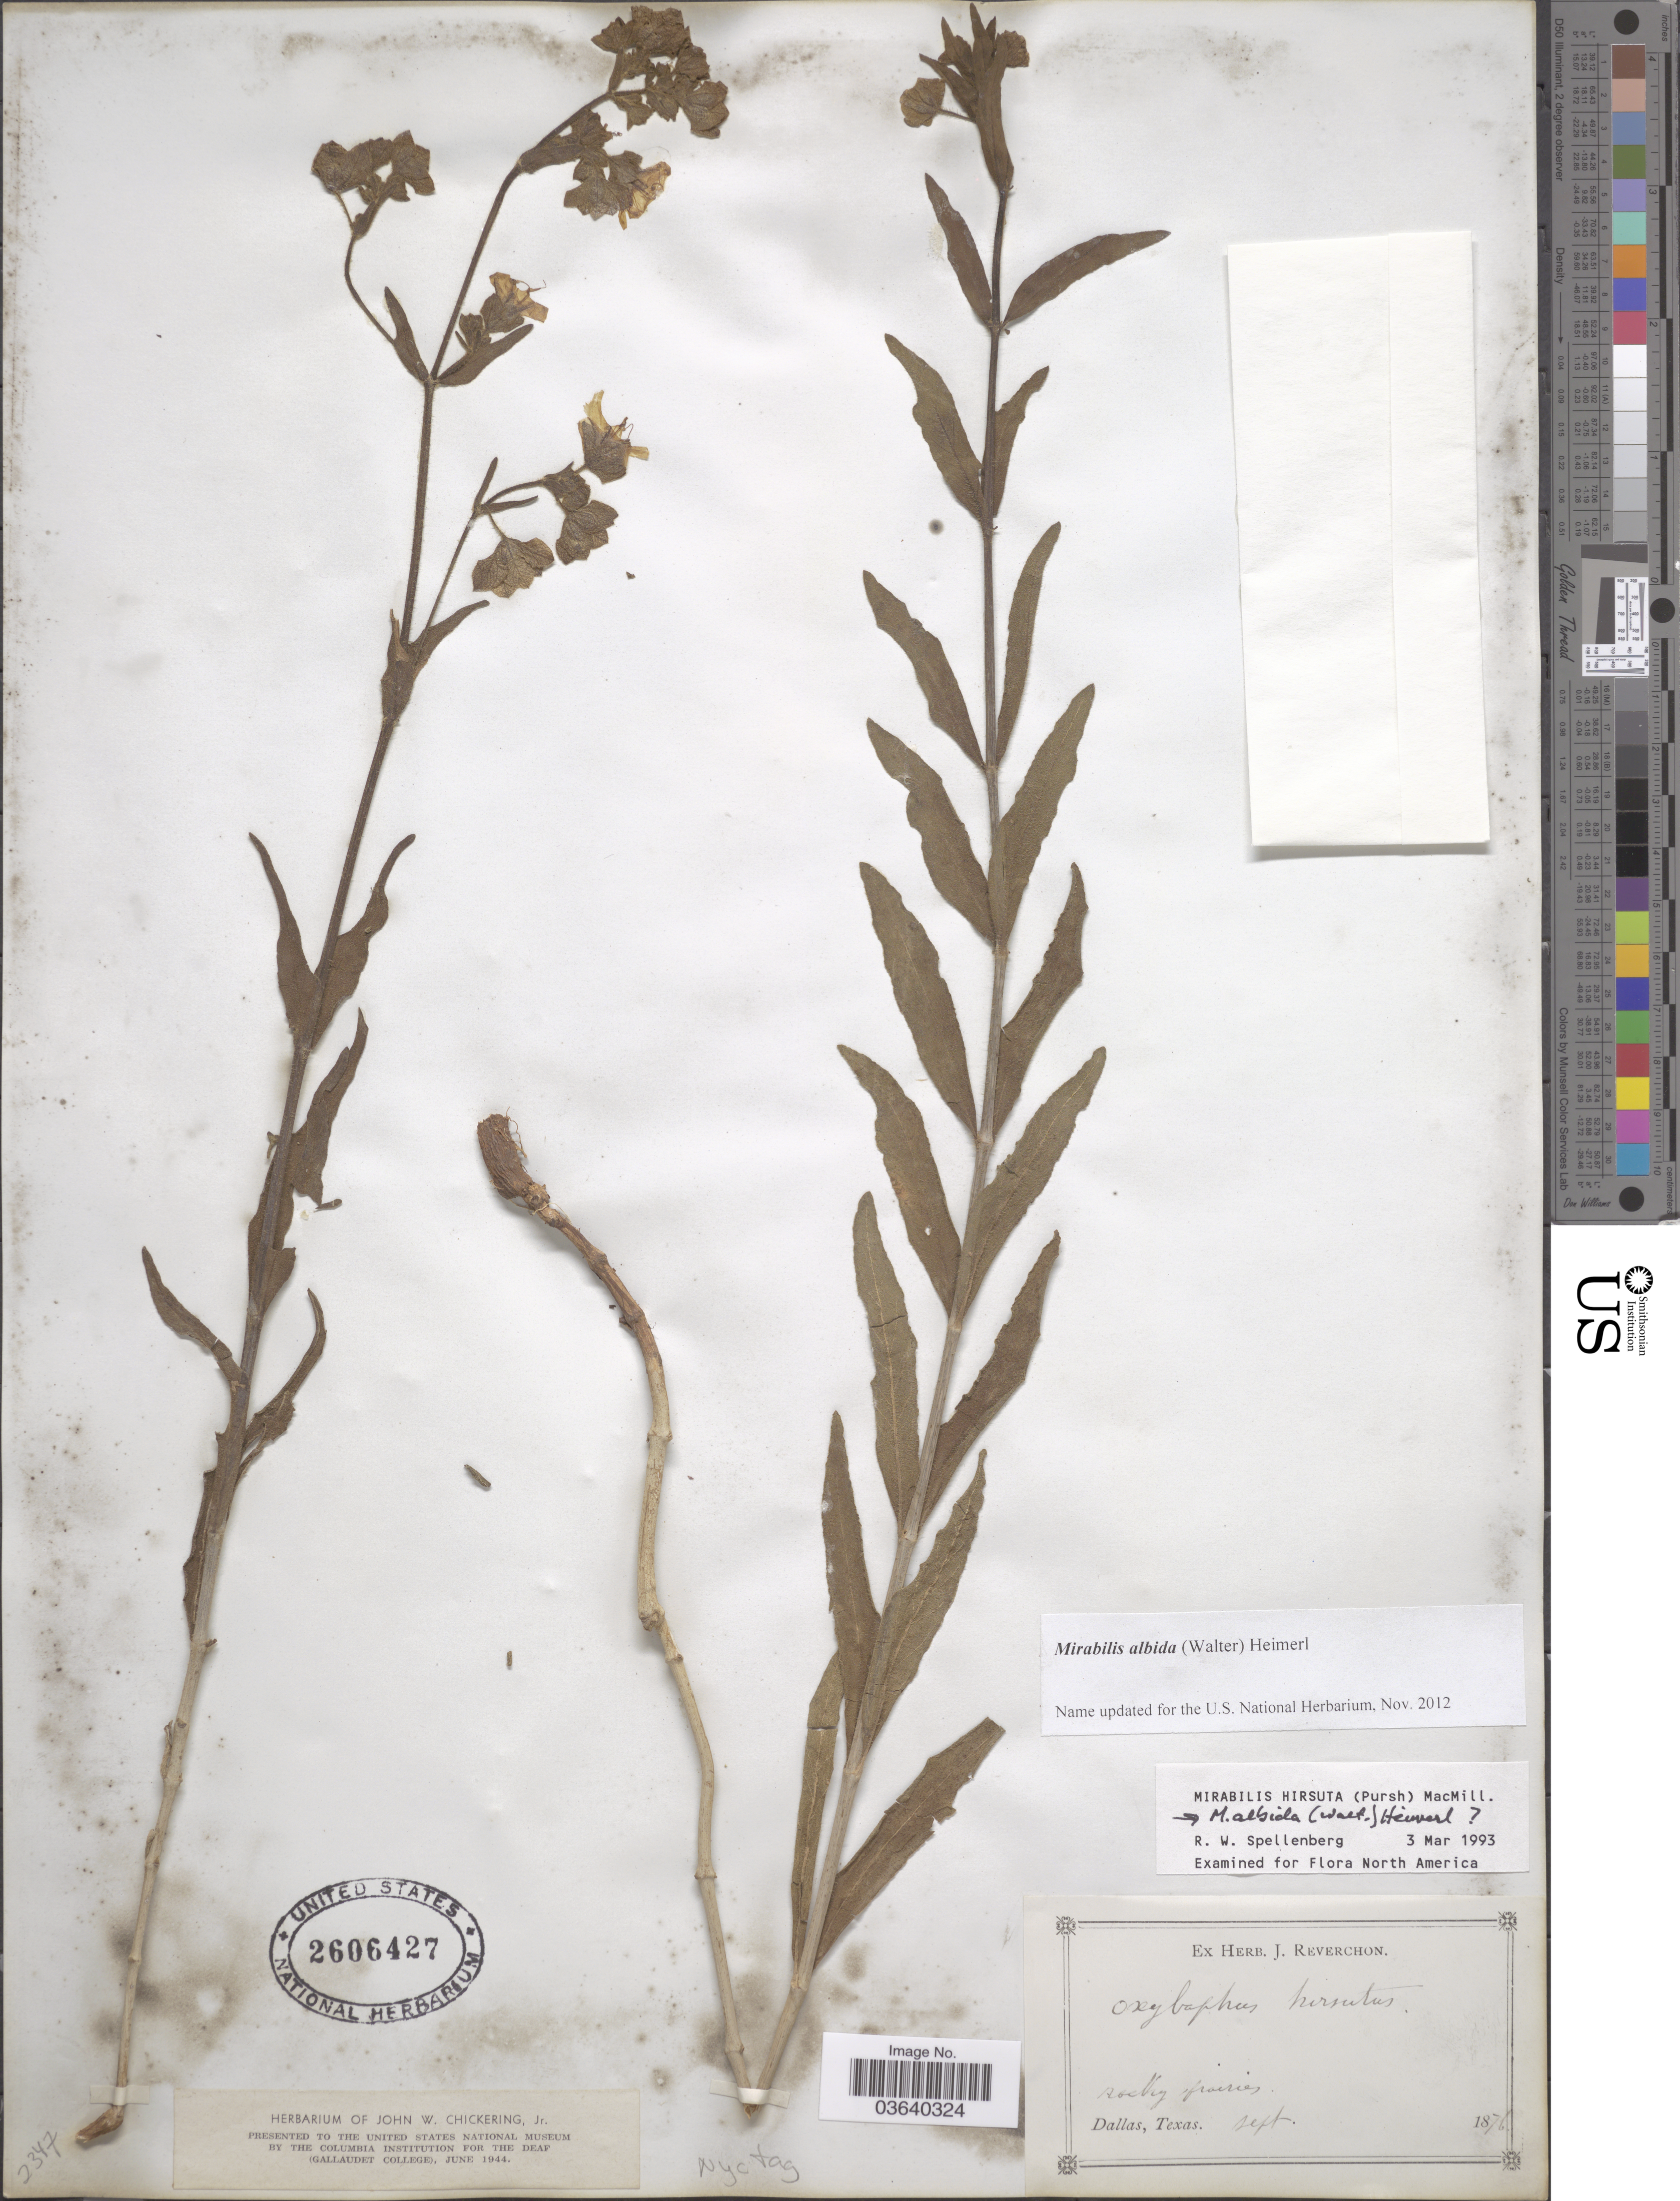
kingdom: Plantae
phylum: Tracheophyta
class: Magnoliopsida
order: Caryophyllales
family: Nyctaginaceae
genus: Mirabilis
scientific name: Mirabilis albida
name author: (Walter) Heimerl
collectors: ex herb. J. Reverchon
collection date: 1876-09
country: United States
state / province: Texas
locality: Dallas.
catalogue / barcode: US 2606427